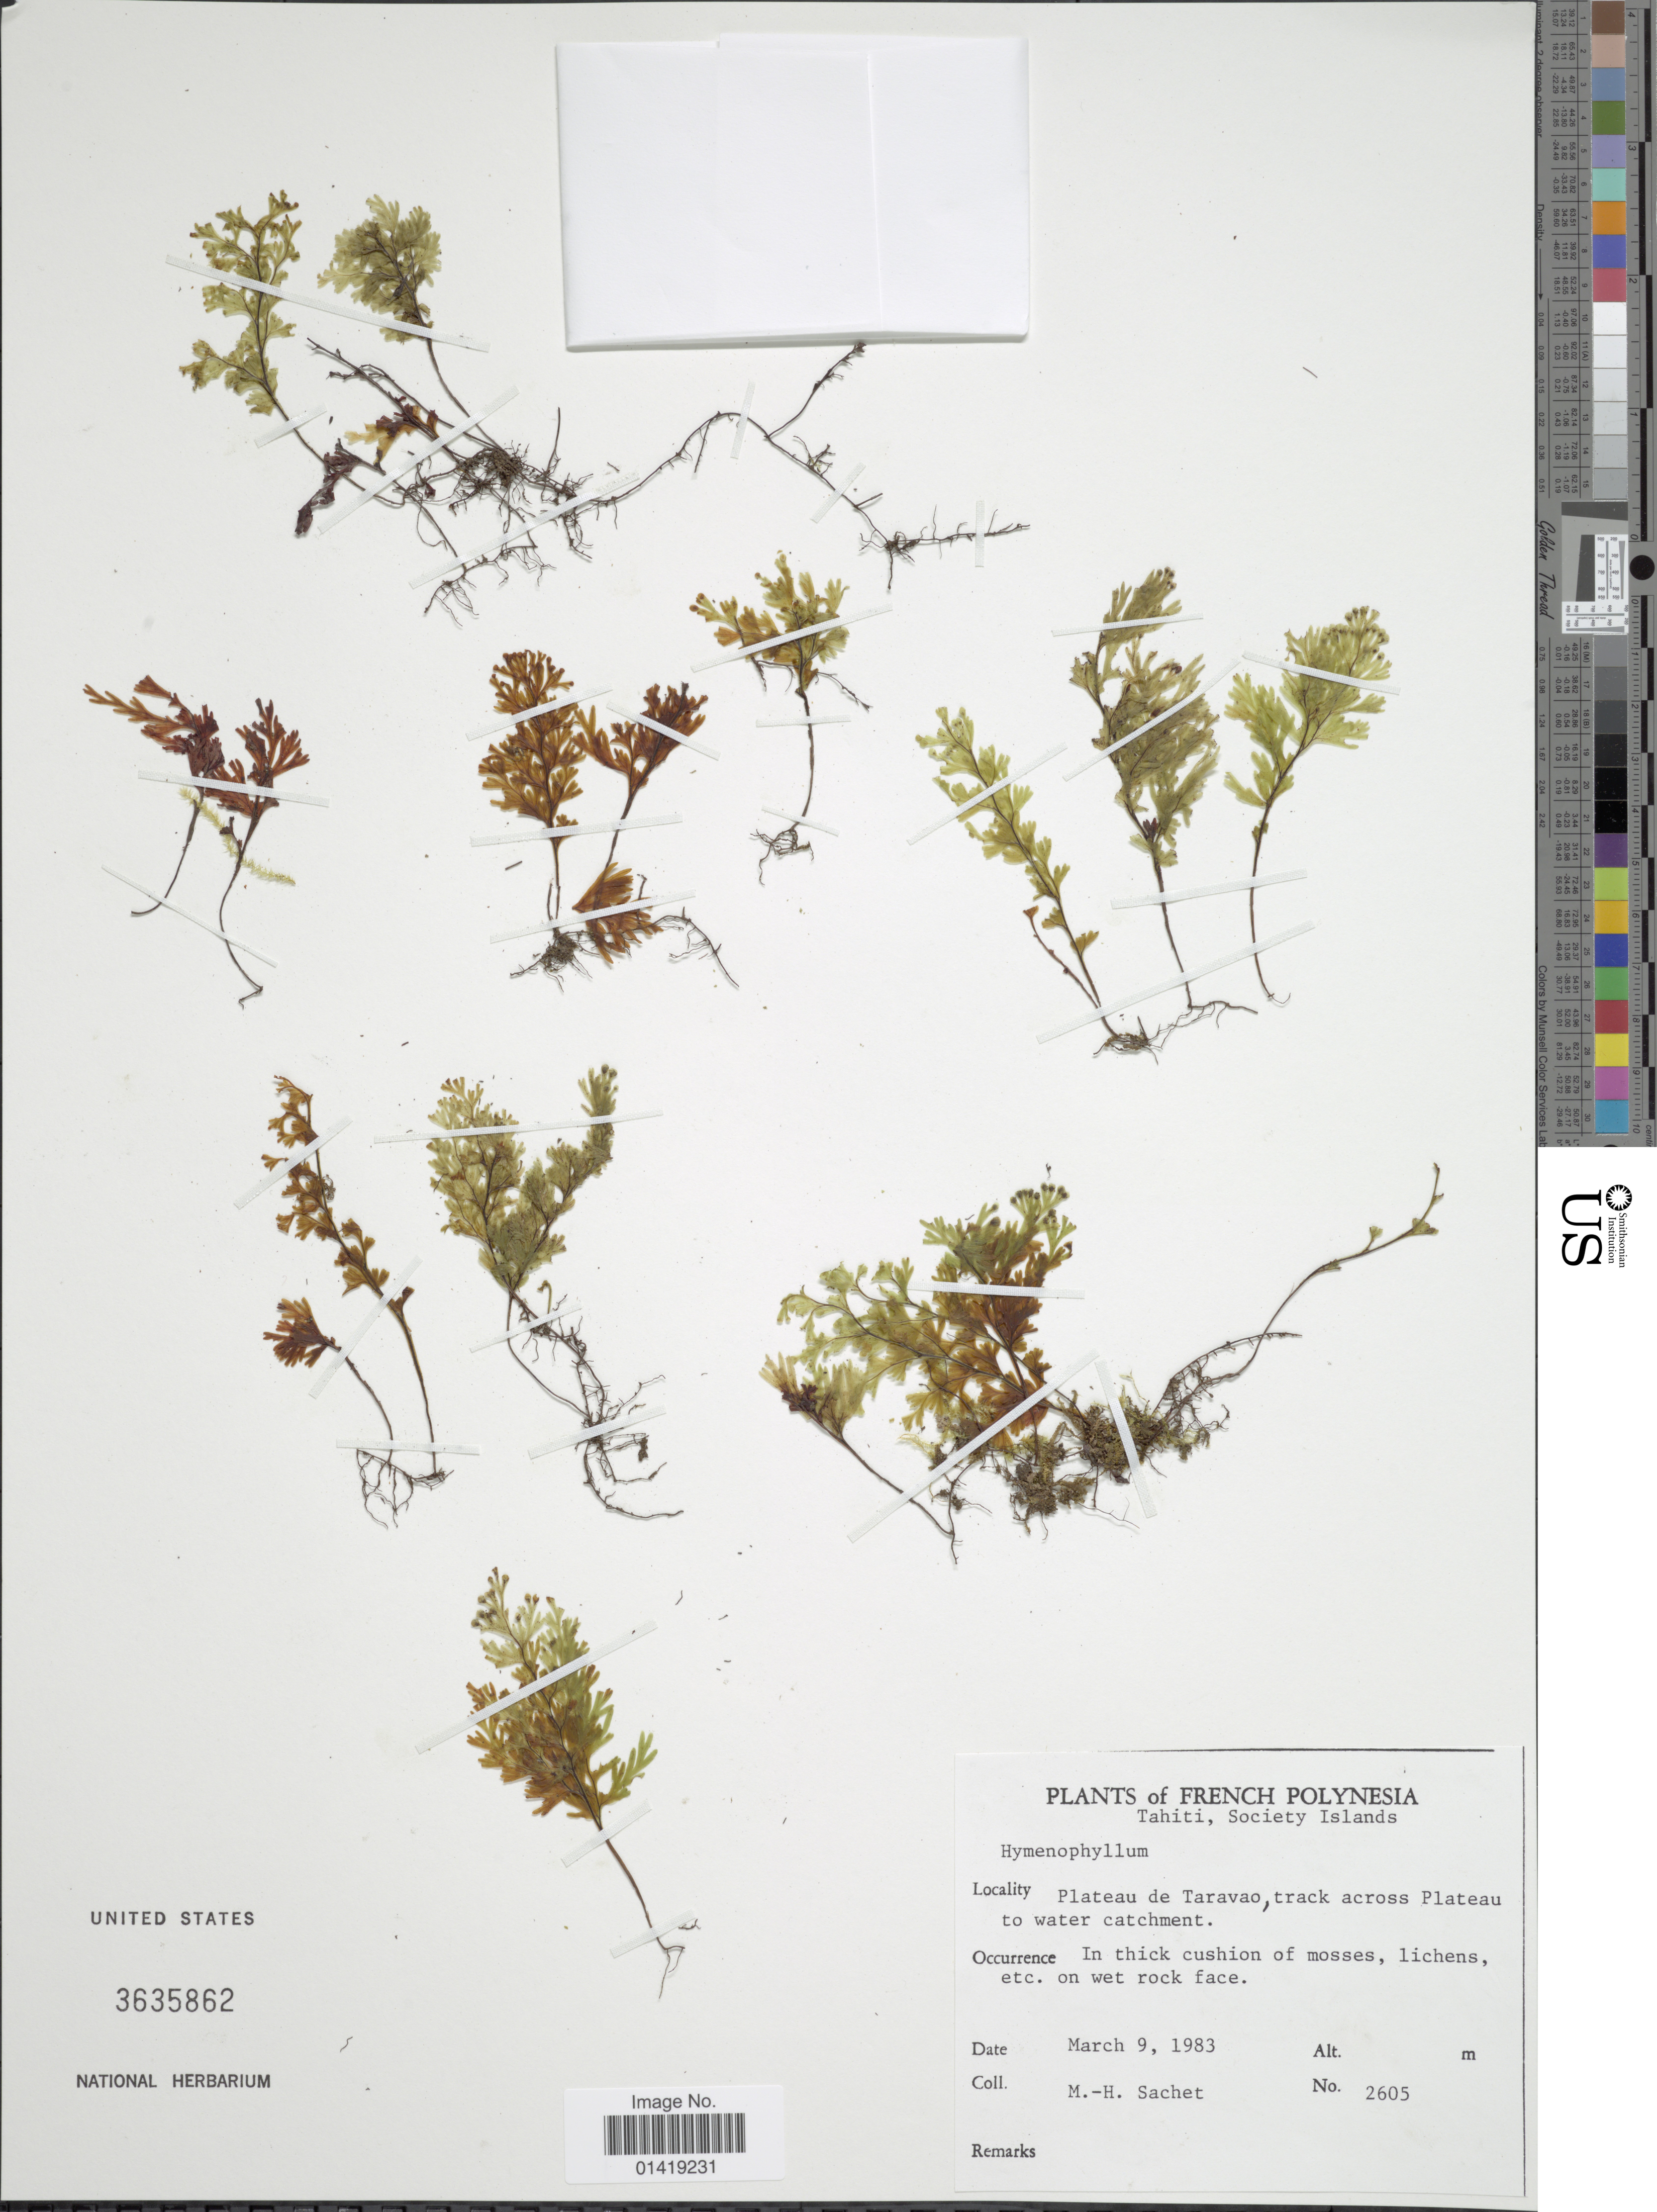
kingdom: Plantae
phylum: Tracheophyta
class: Polypodiopsida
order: Hymenophyllales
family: Hymenophyllaceae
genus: Hymenophyllum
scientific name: Hymenophyllum polyanthos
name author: (Sw.) Sw.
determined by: Florence, J.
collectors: M.-H. Sachet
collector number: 2605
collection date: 1983-03-09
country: French Polynesia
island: Tahiti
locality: Tahiti, Society Islands plateau de Taravao track across plateau to water catchment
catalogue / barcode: US 3635862